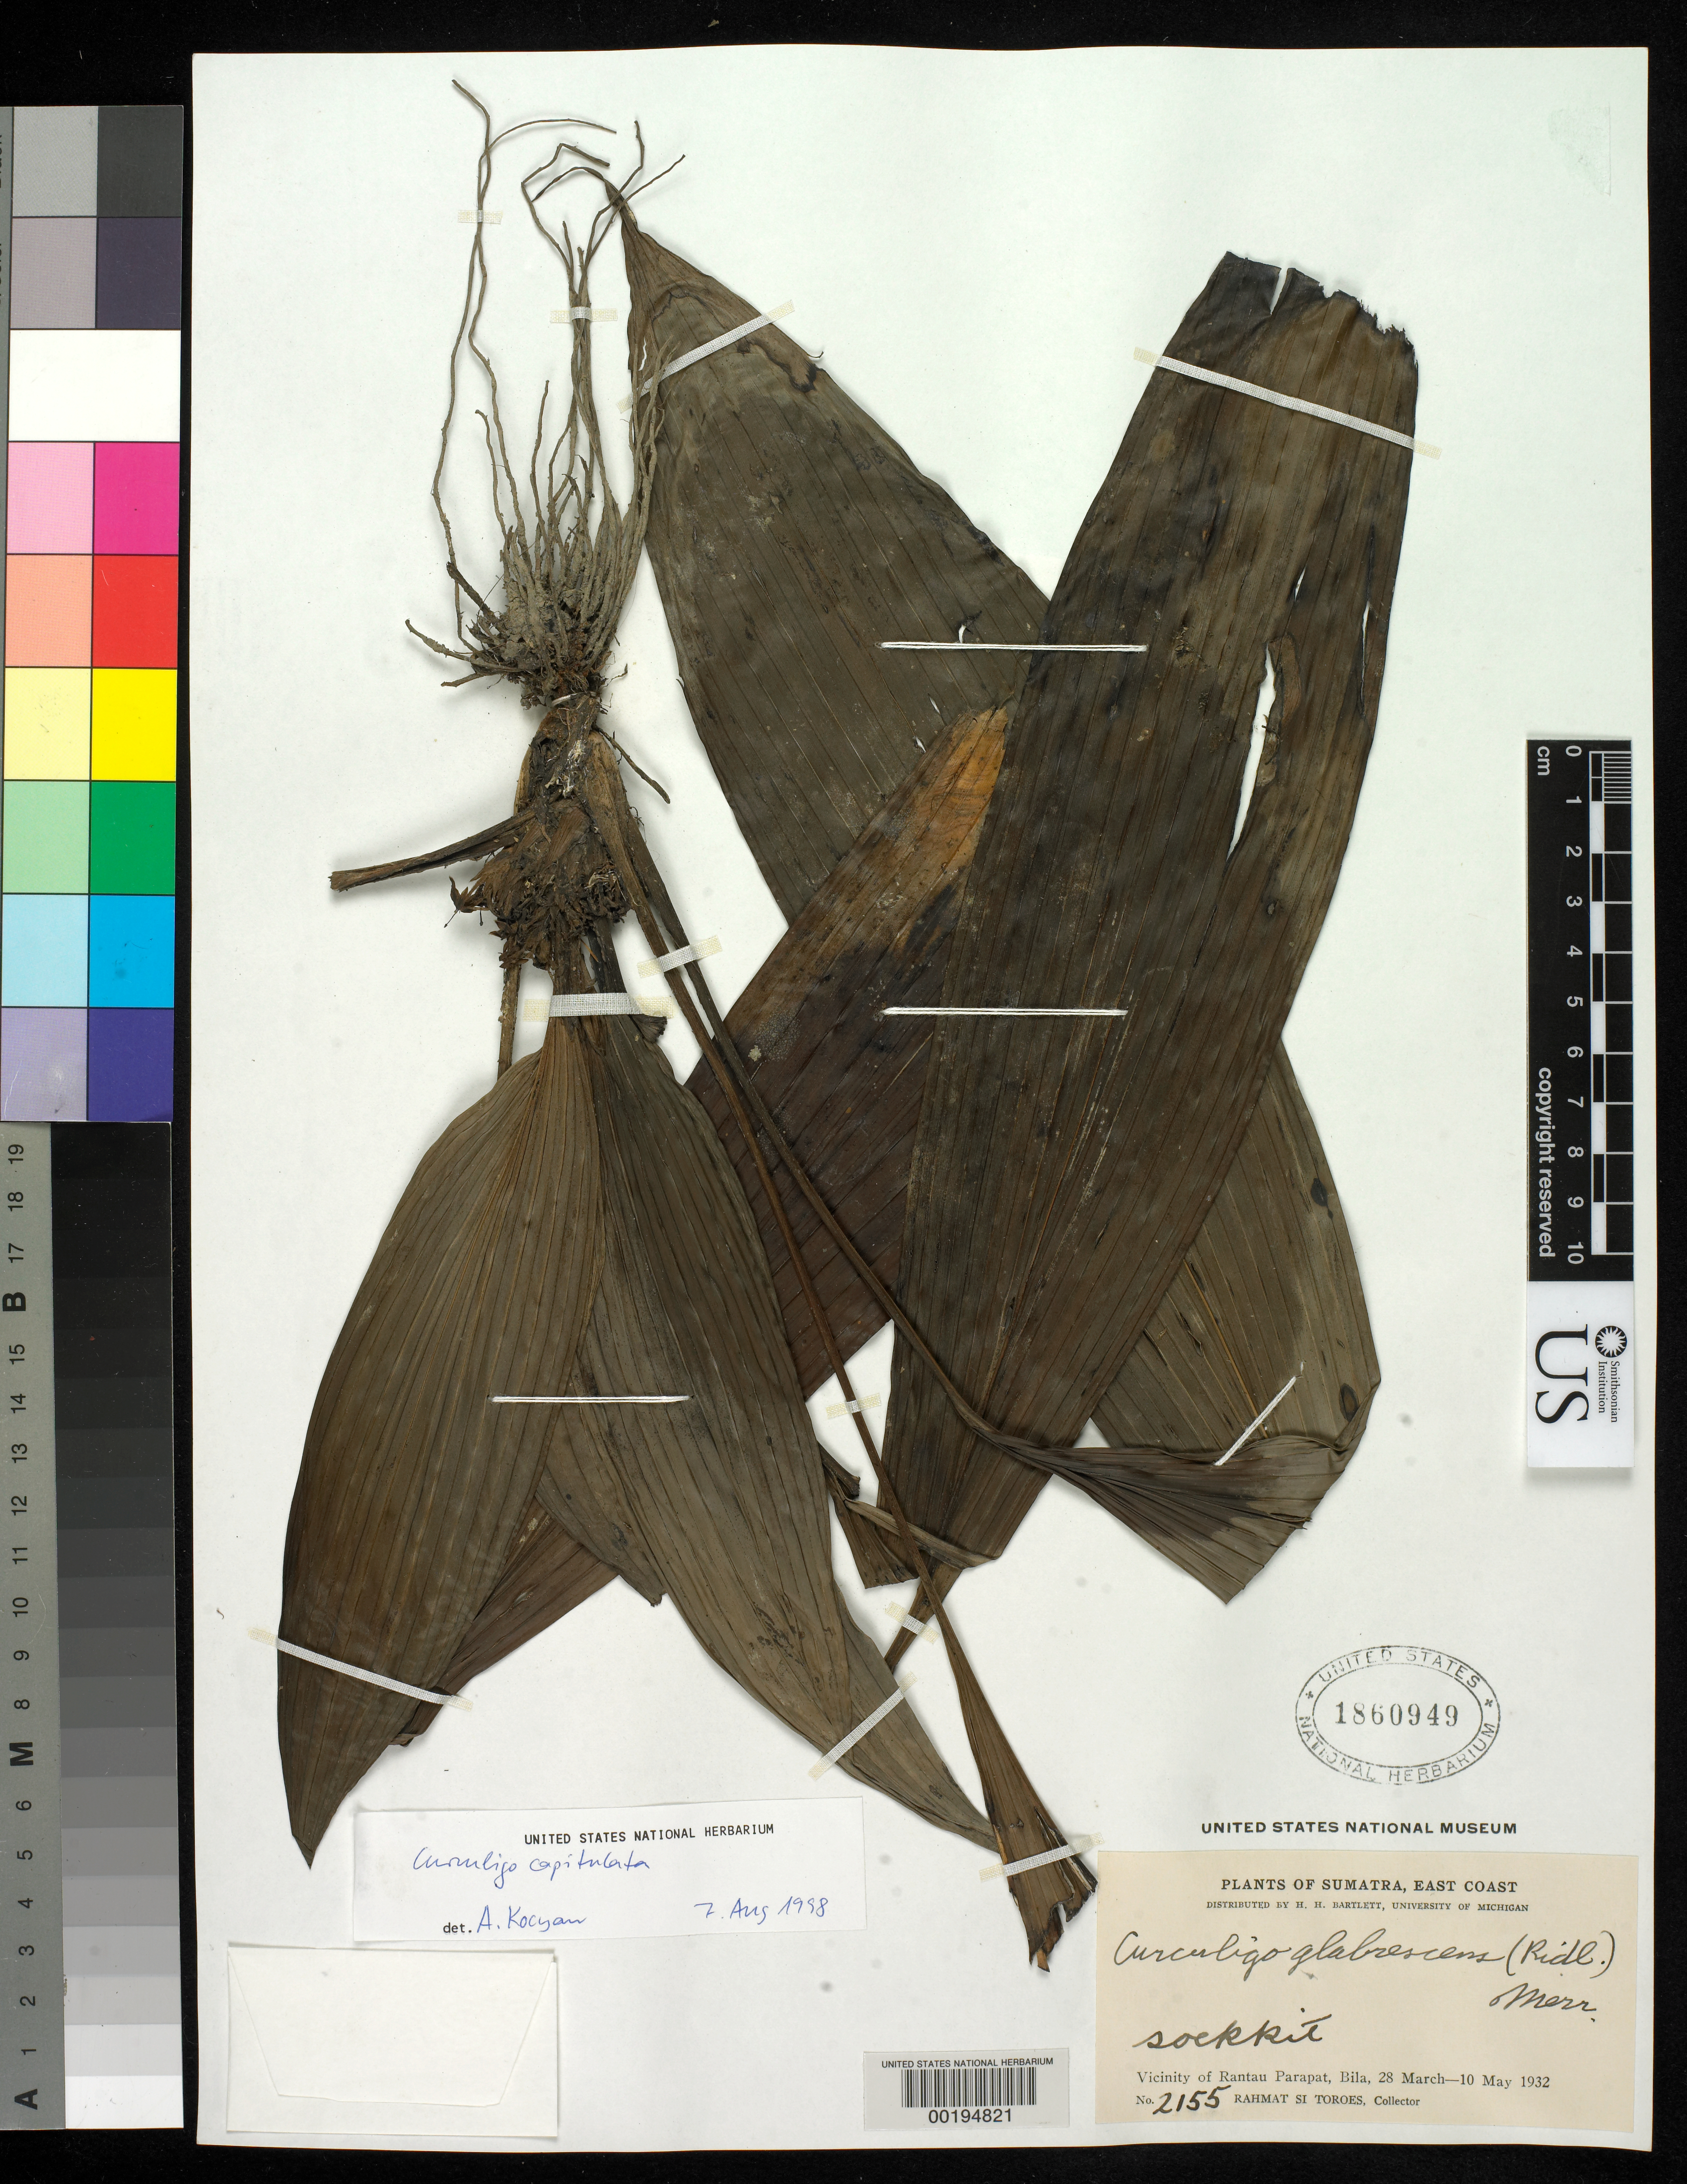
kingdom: Plantae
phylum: Tracheophyta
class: Liliopsida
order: Asparagales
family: Hypoxidaceae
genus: Curculigo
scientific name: Curculigo capitulata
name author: (Lour.) Kuntze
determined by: Kocyan, Alexander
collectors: Rahmat Si Boeea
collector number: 2155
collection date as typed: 28 Mar 1932 to 10 May 1932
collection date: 1932-03-28/1932-05-10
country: Indonesia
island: Sumatra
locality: Vicinity of rantau parapat, bila, soekkit; e coast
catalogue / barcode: US 1860949